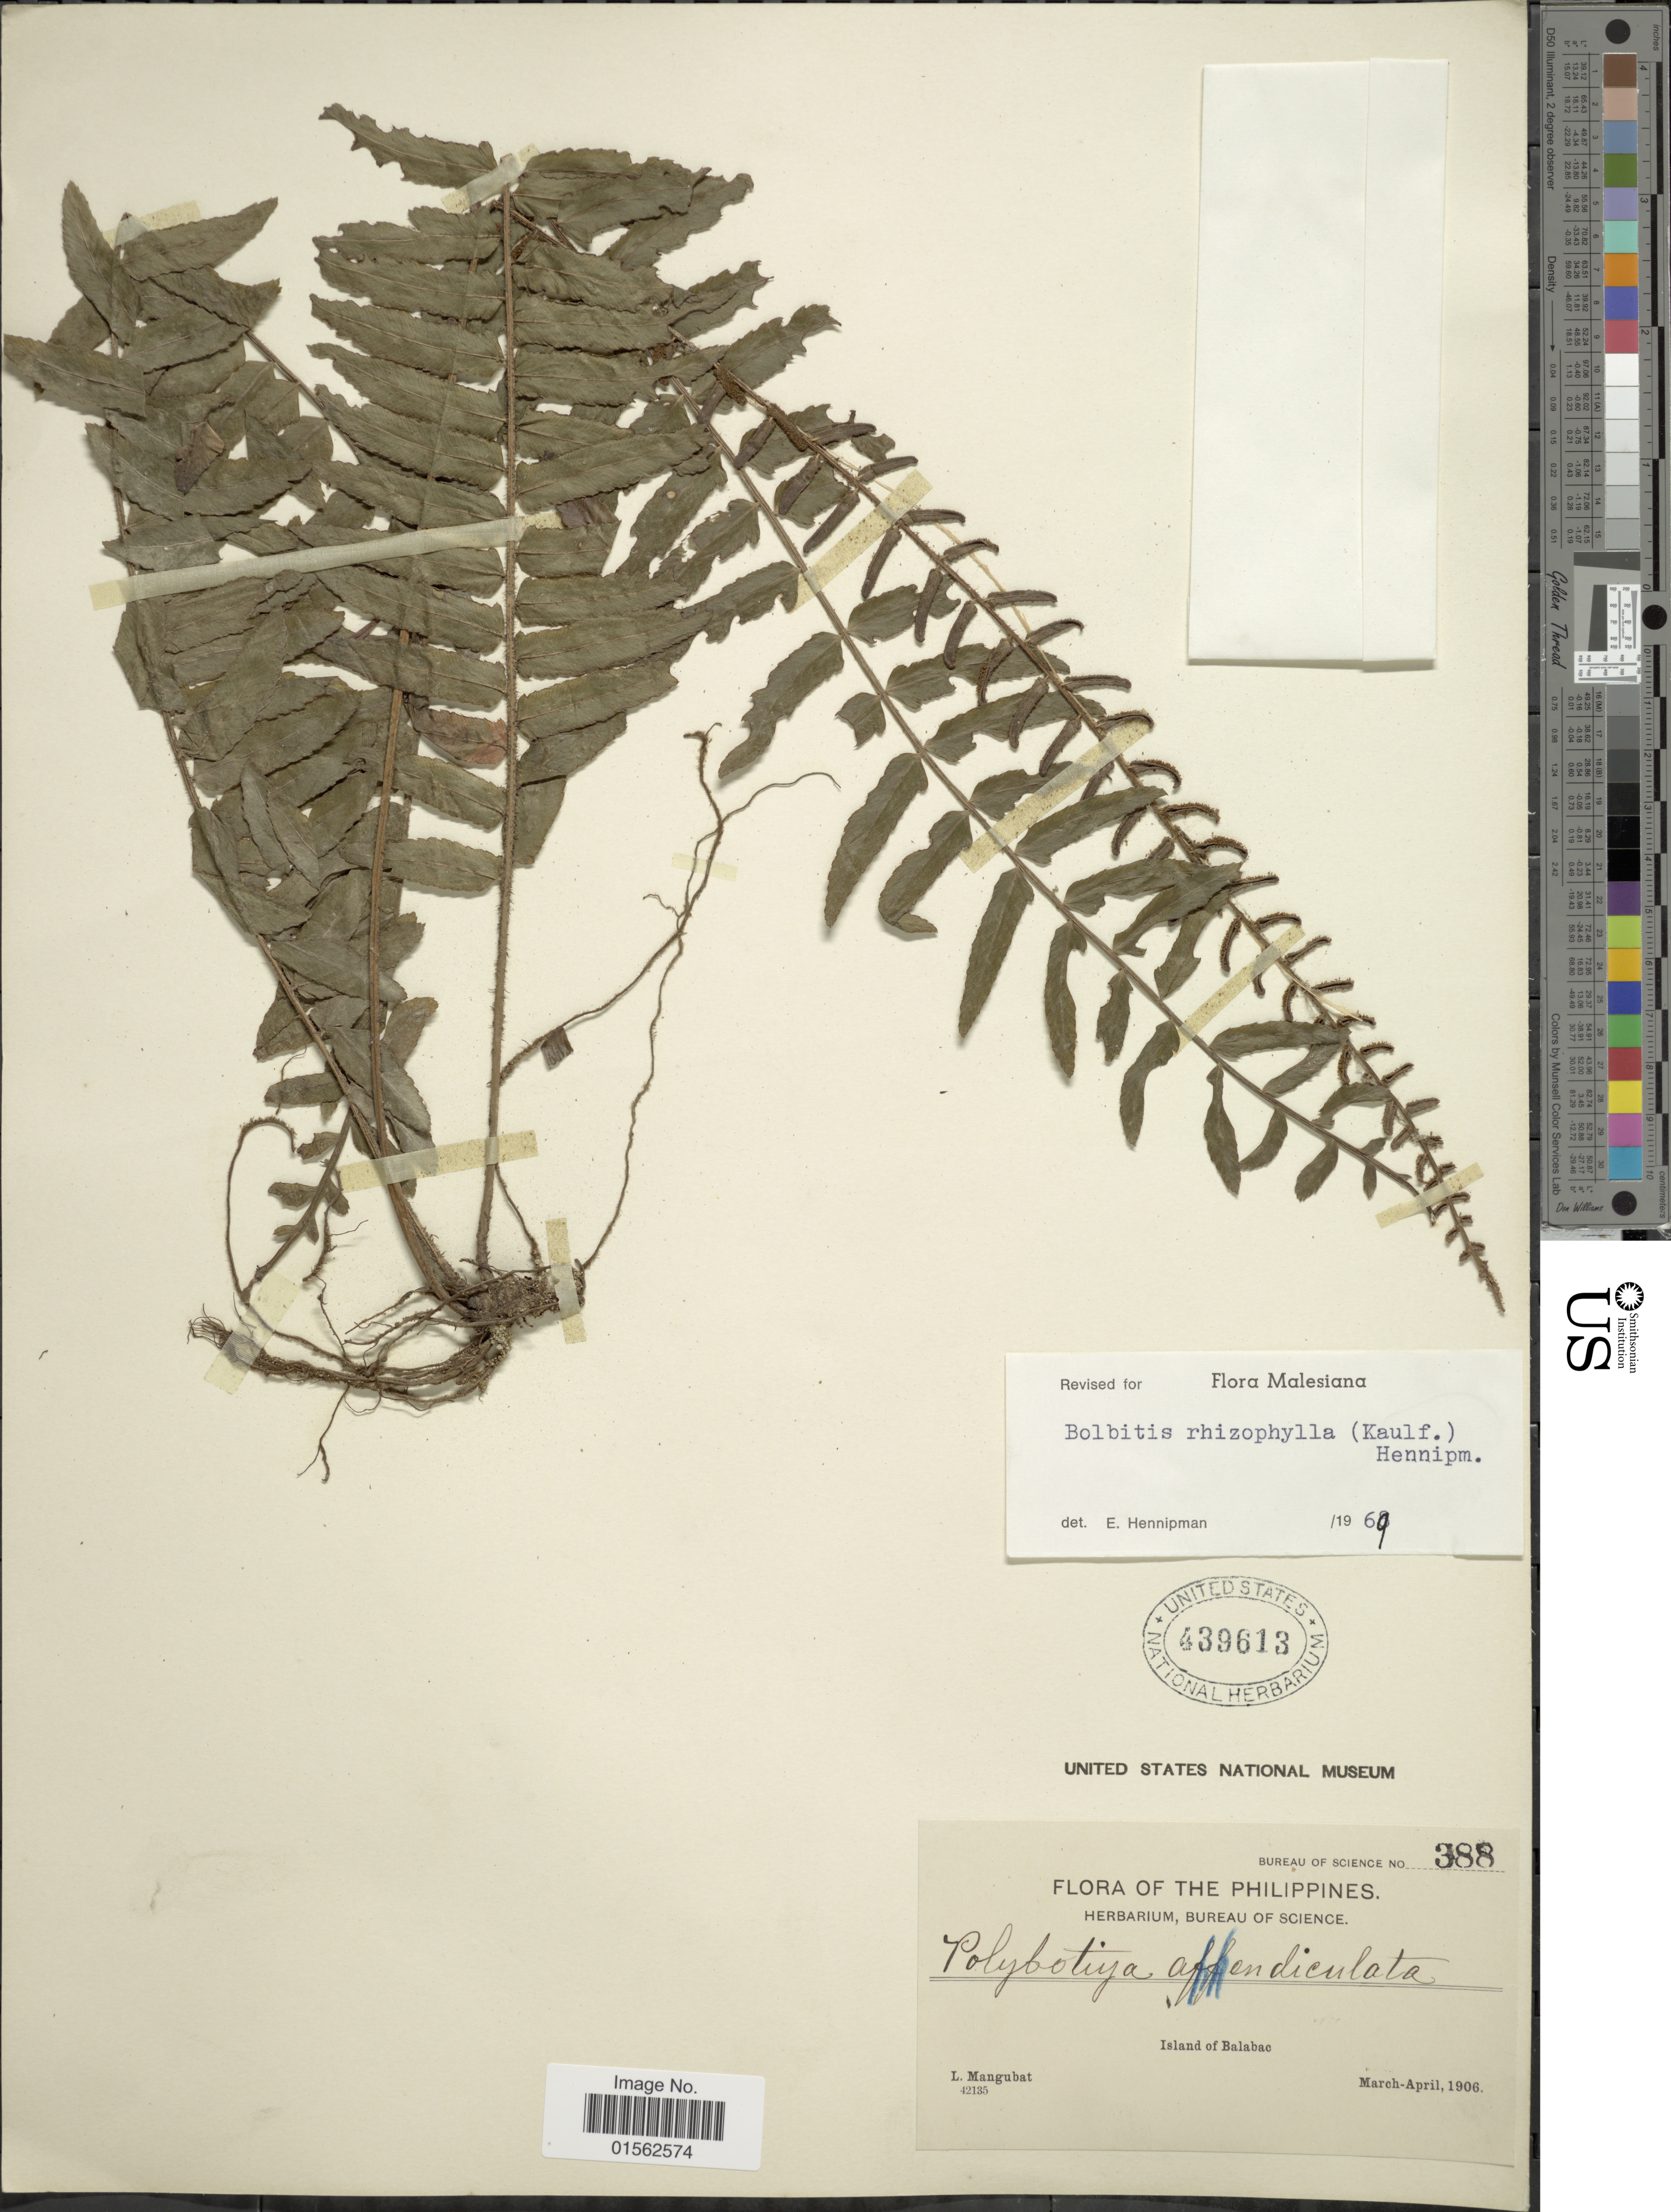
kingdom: Plantae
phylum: Tracheophyta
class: Polypodiopsida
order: Polypodiales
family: Dryopteridaceae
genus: Bolbitis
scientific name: Bolbitis rhizophylla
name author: (Kaulf.) Hennipman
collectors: L. Mangubat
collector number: Bureau of Science 388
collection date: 1906-03/1906-04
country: Philippines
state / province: Mimaropa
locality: Philippines, Island of Balabac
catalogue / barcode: US 439613